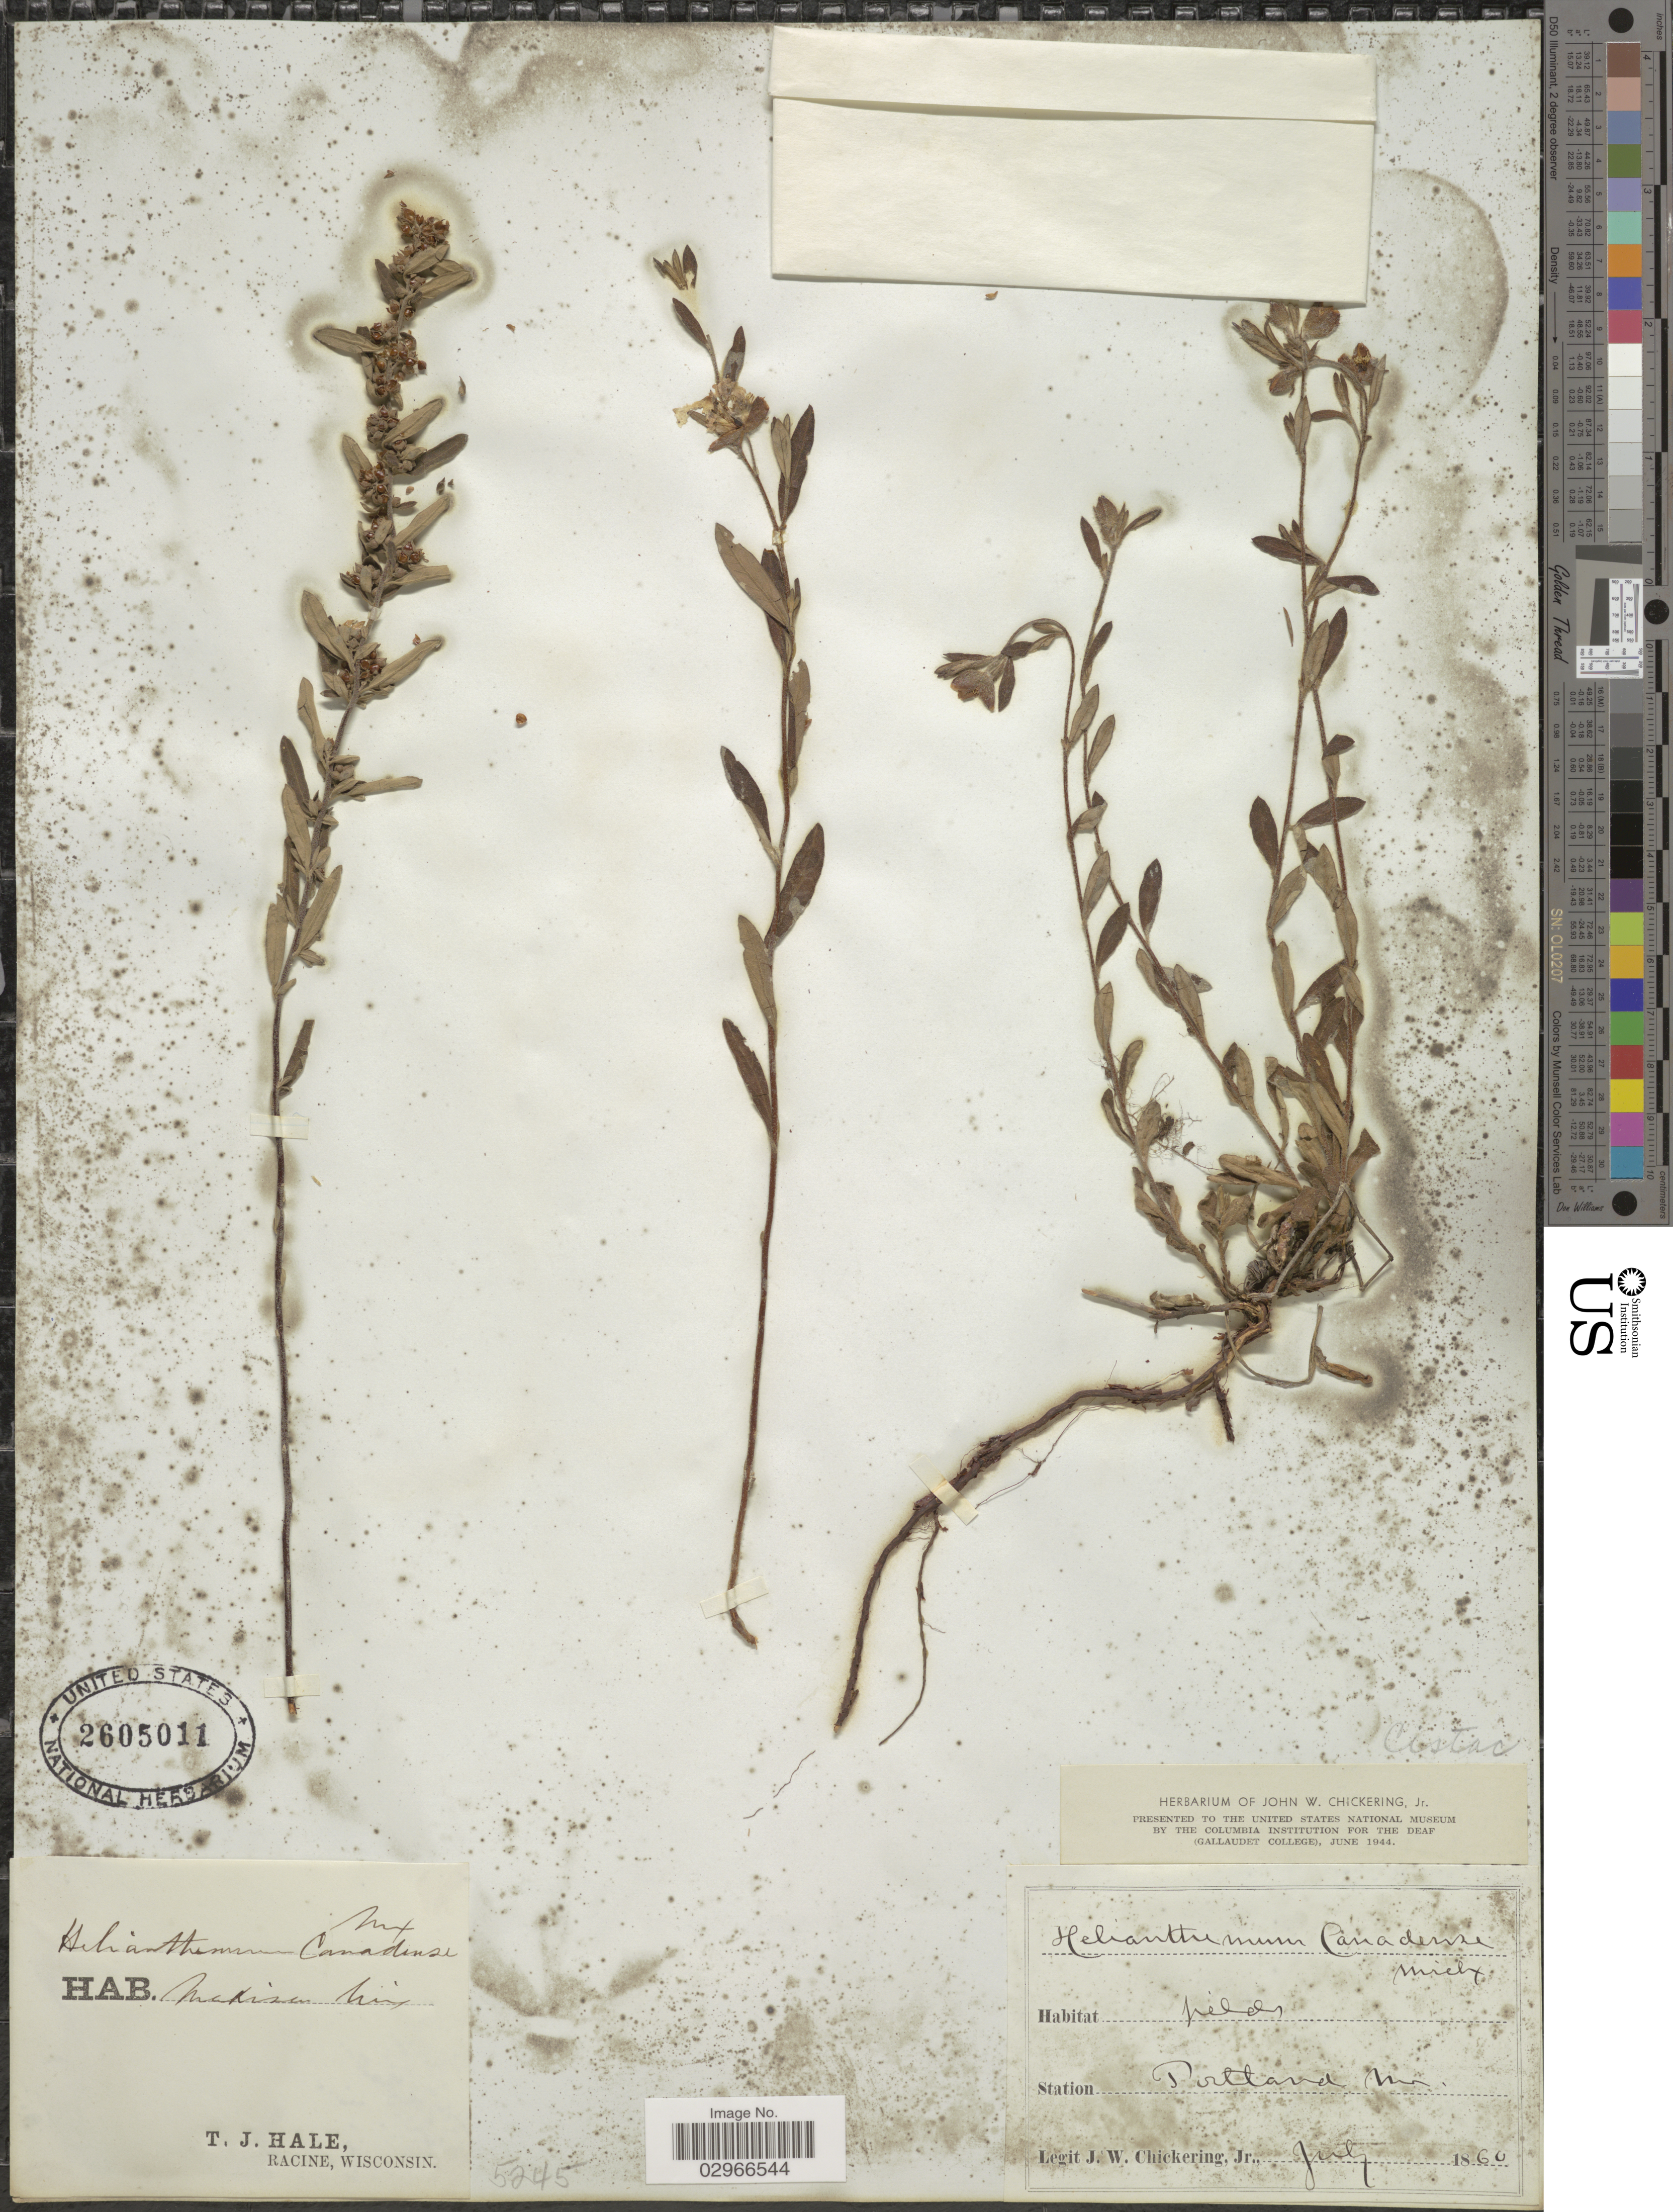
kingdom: Plantae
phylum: Tracheophyta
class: Magnoliopsida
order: Malvales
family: Cistaceae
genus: Helianthemum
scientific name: Helianthemum canadense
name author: (L.) Michx.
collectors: J. W. Chickering Jr.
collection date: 1860-07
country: United States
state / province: Wisconsin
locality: Maidon, Wis. Portland.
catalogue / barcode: US 2605011